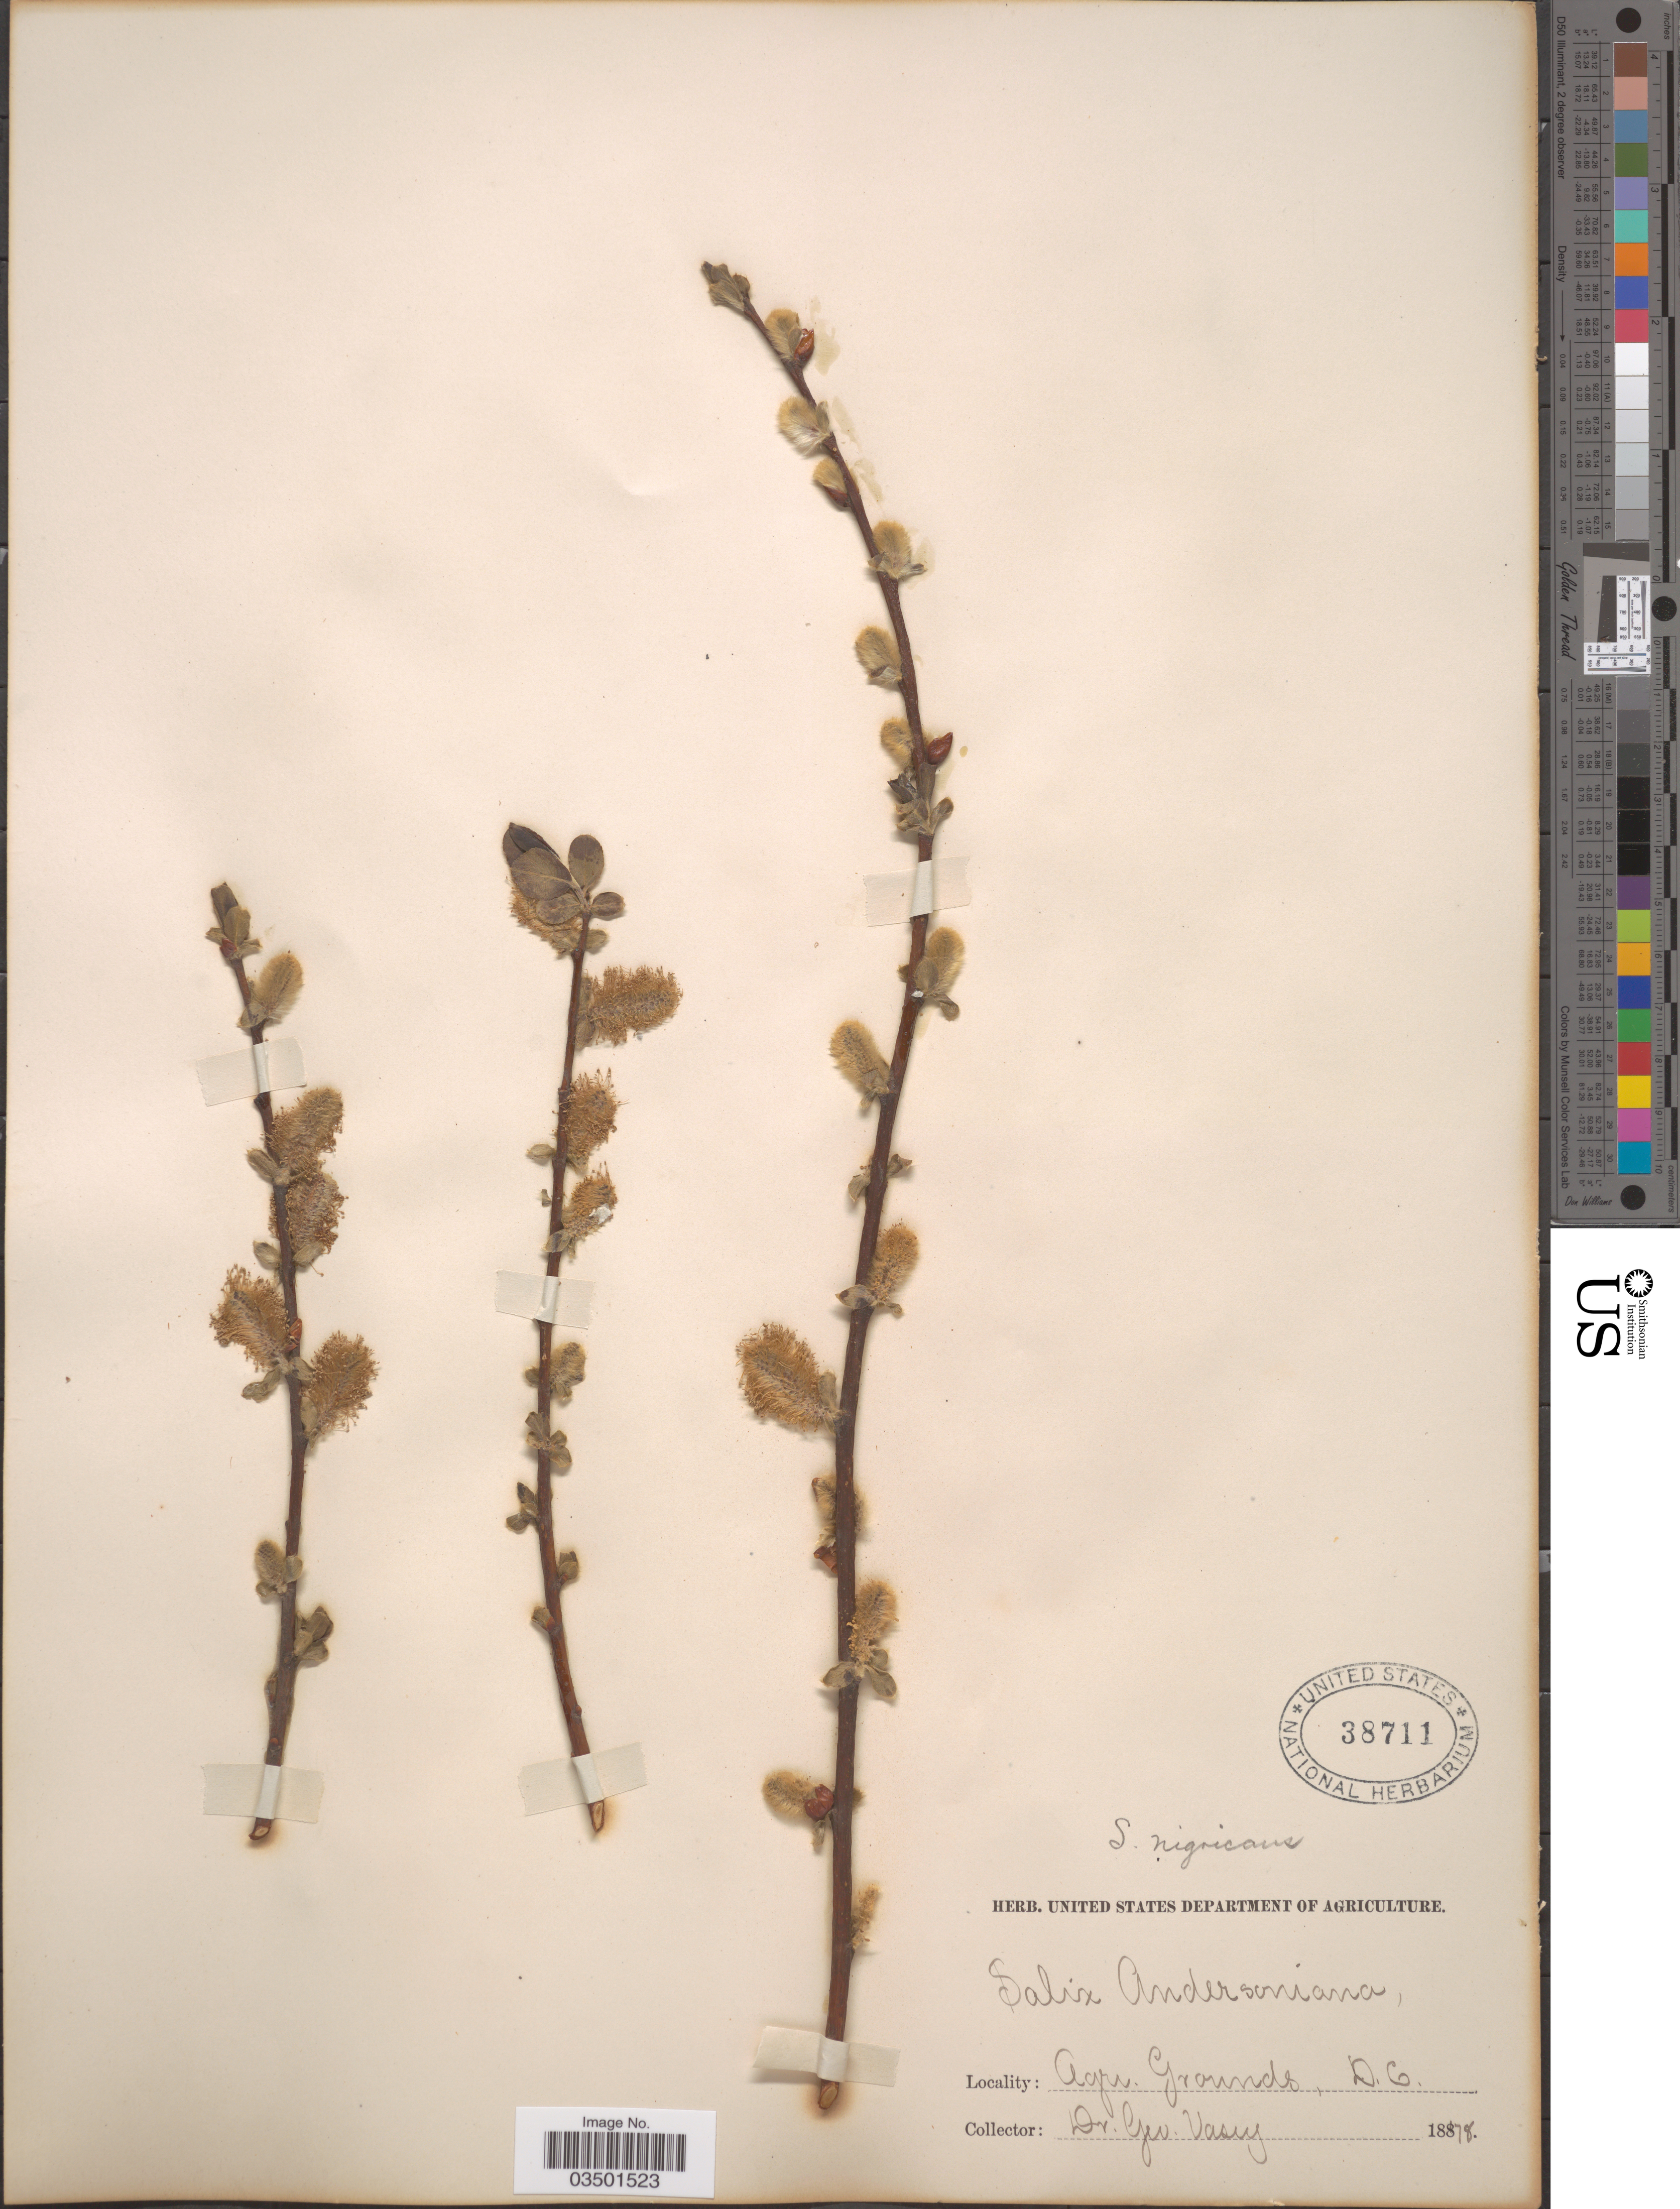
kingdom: Plantae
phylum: Tracheophyta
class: Magnoliopsida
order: Malpighiales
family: Salicaceae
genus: Salix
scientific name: Salix nigricans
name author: Sm.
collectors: G. Vasey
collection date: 1878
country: United States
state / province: District of Columbia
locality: Agri. Grounds, D.C.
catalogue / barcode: US 38711